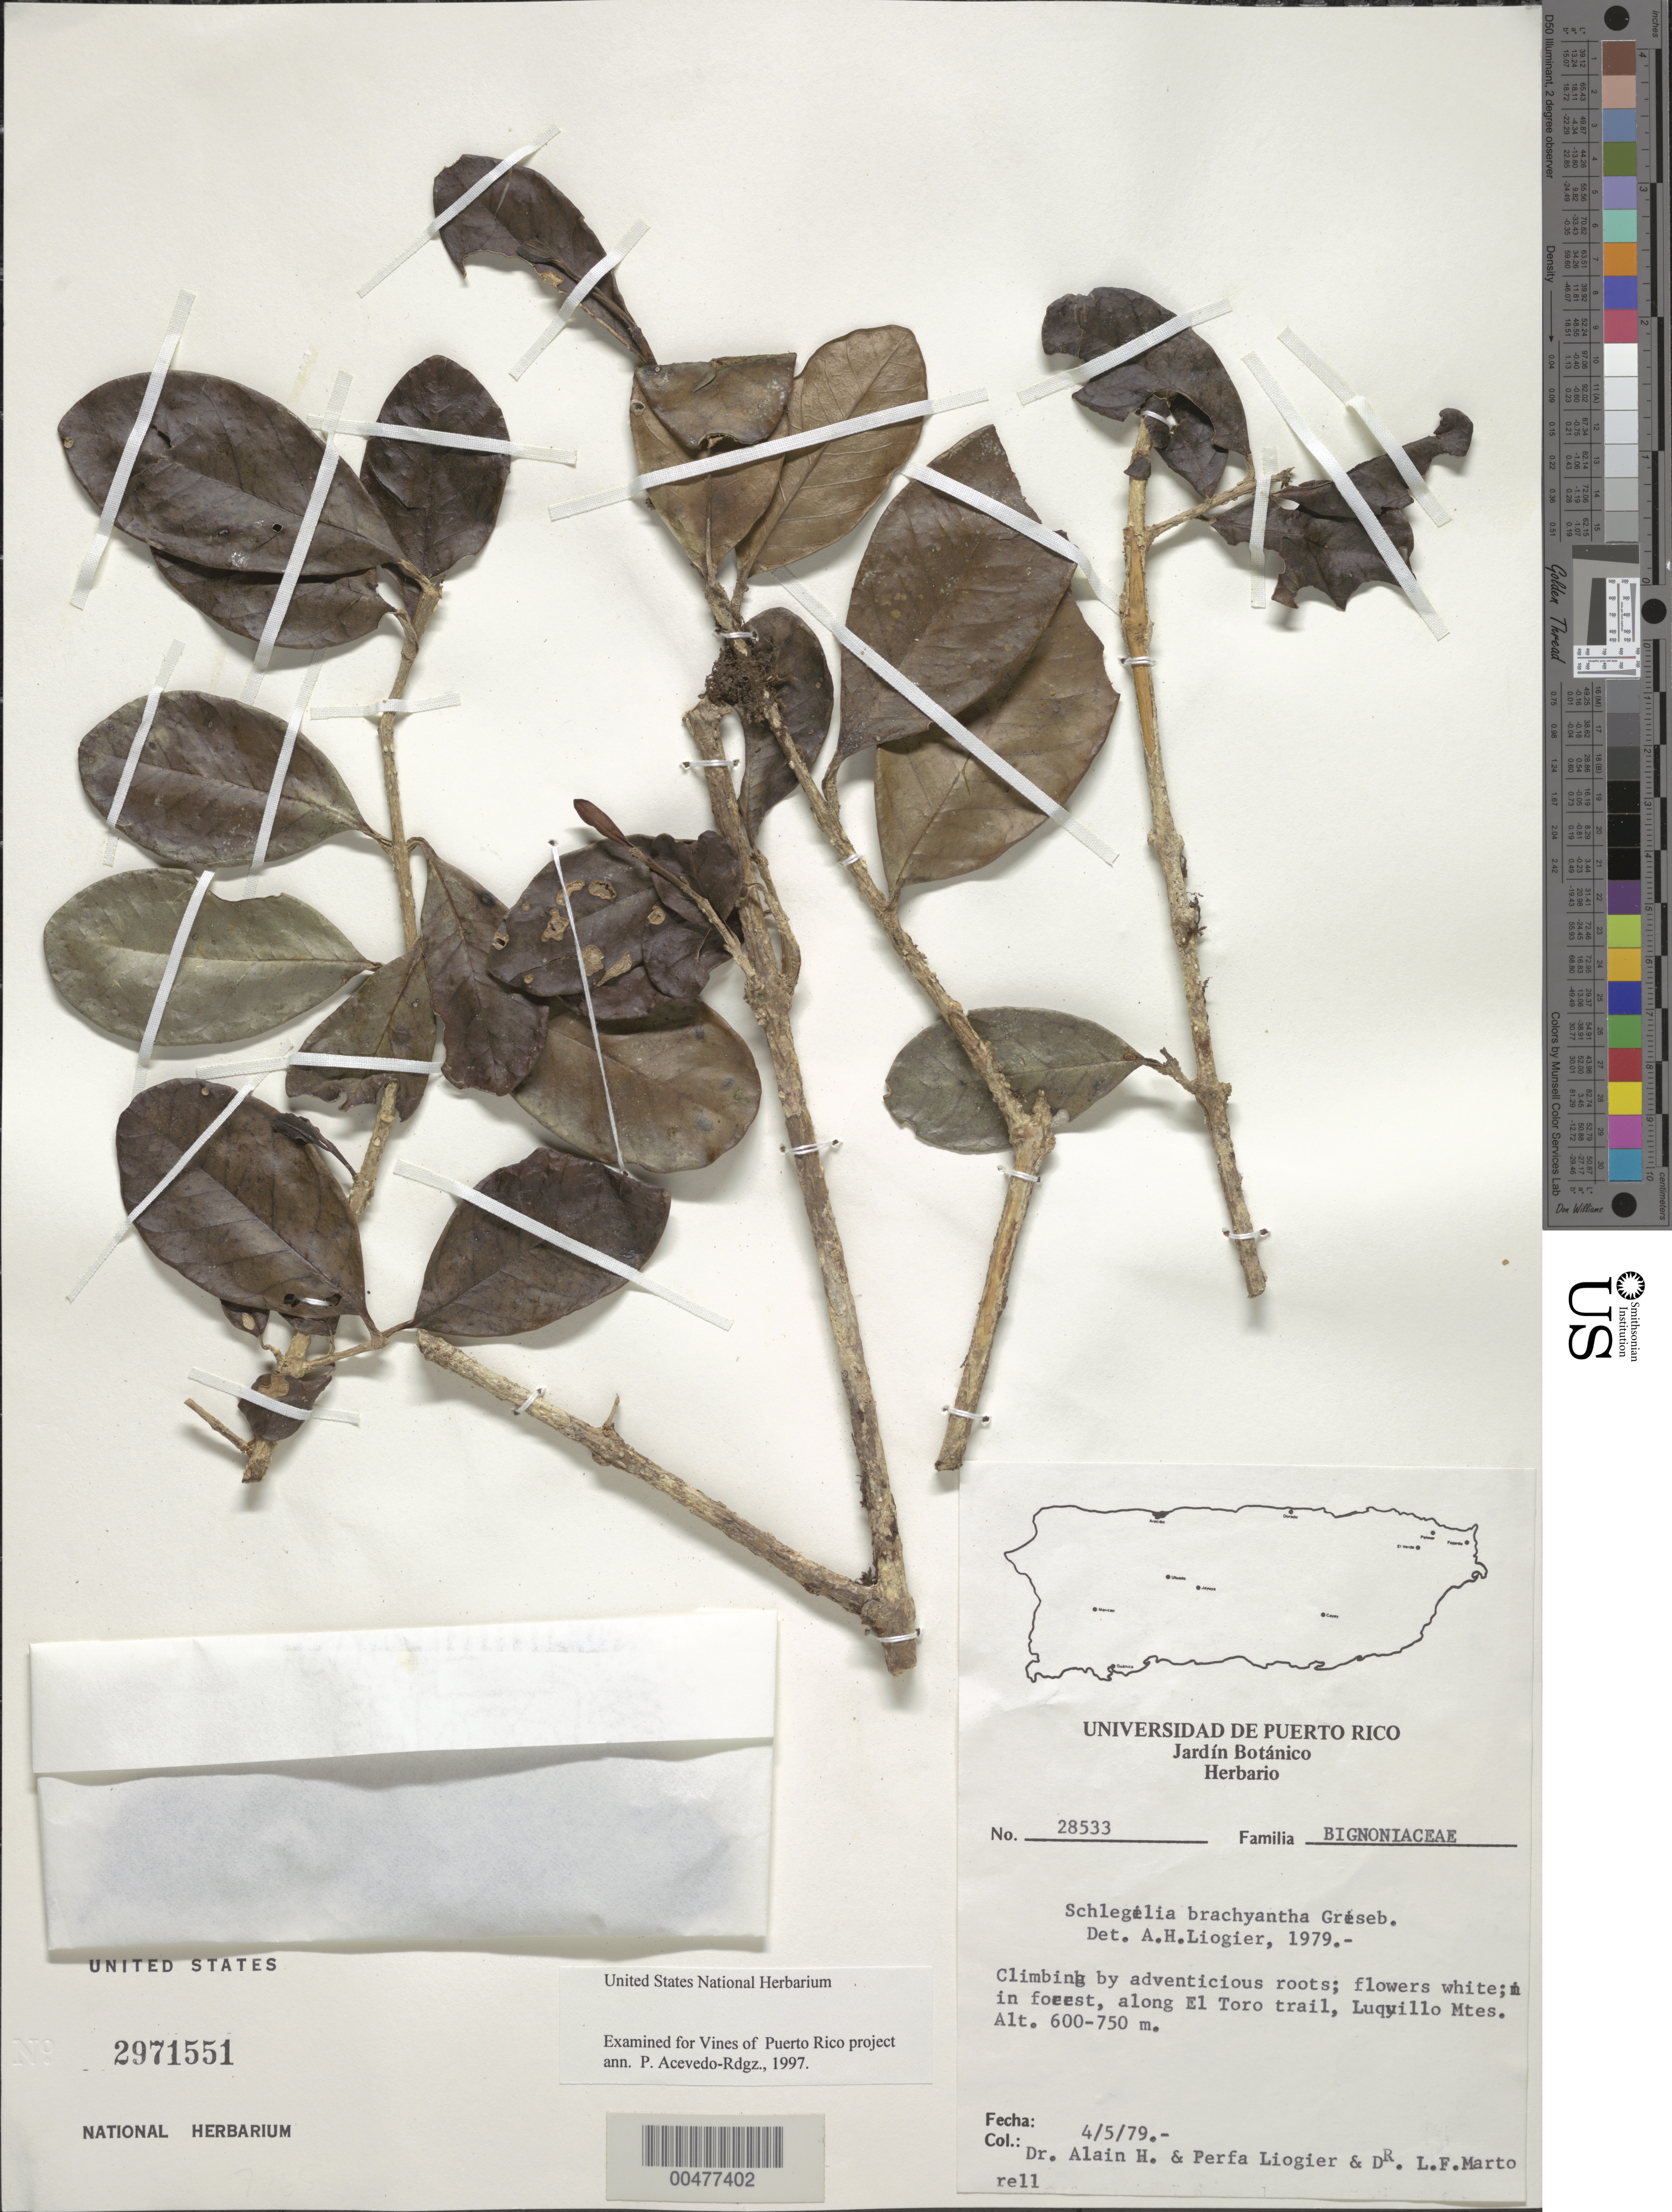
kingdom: Plantae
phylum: Tracheophyta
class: Magnoliopsida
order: Lamiales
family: Schlegeliaceae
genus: Schlegelia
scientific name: Schlegelia brachyantha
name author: Griseb.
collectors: A. H. Liogier, M. P. Liogier & L. Martorell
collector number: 28533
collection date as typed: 04 May 1979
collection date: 1979-05-04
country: Puerto Rico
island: Greater Antilles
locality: Rio Grande; along El Toro trail, Luquillo Mts.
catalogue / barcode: US 2971551